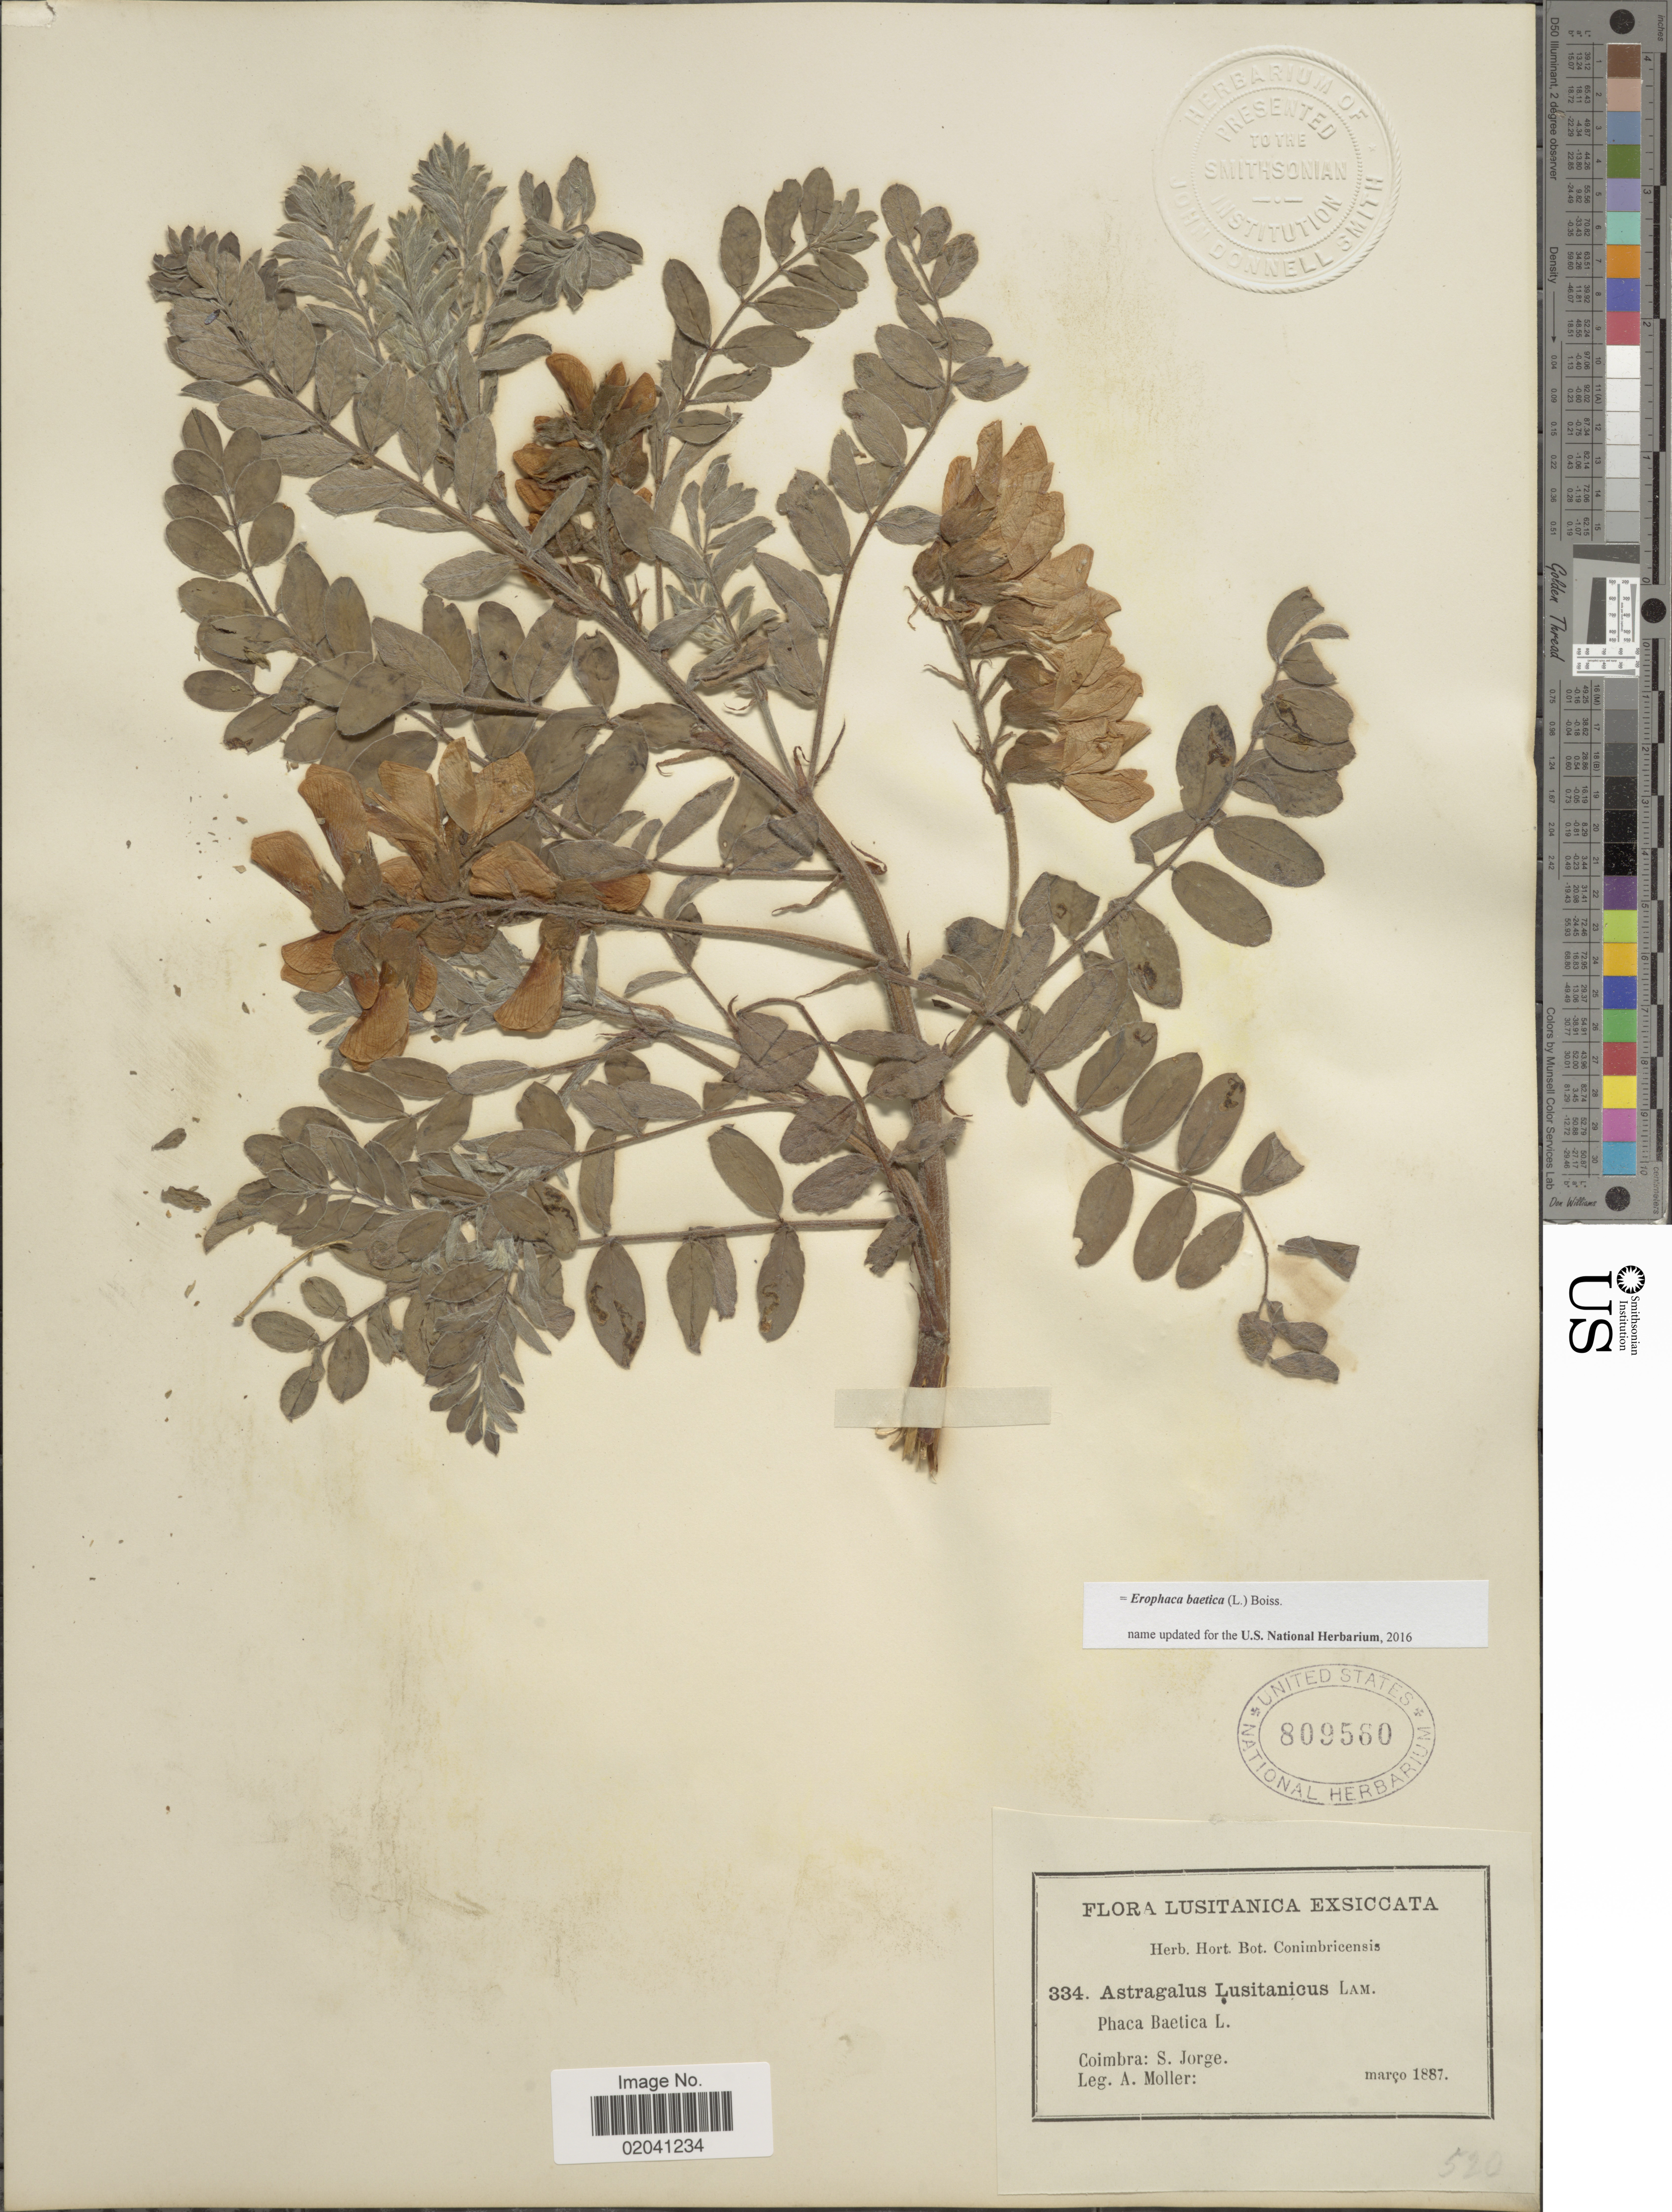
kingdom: Plantae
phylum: Tracheophyta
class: Magnoliopsida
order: Fabales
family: Fabaceae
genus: Erophaca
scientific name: Erophaca baetica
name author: (L.) Boiss.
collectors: A. Moller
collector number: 334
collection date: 1887-03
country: Portugal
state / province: Coimbra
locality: Lusitanica. Coimbra: S. Jorge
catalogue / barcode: US 809560